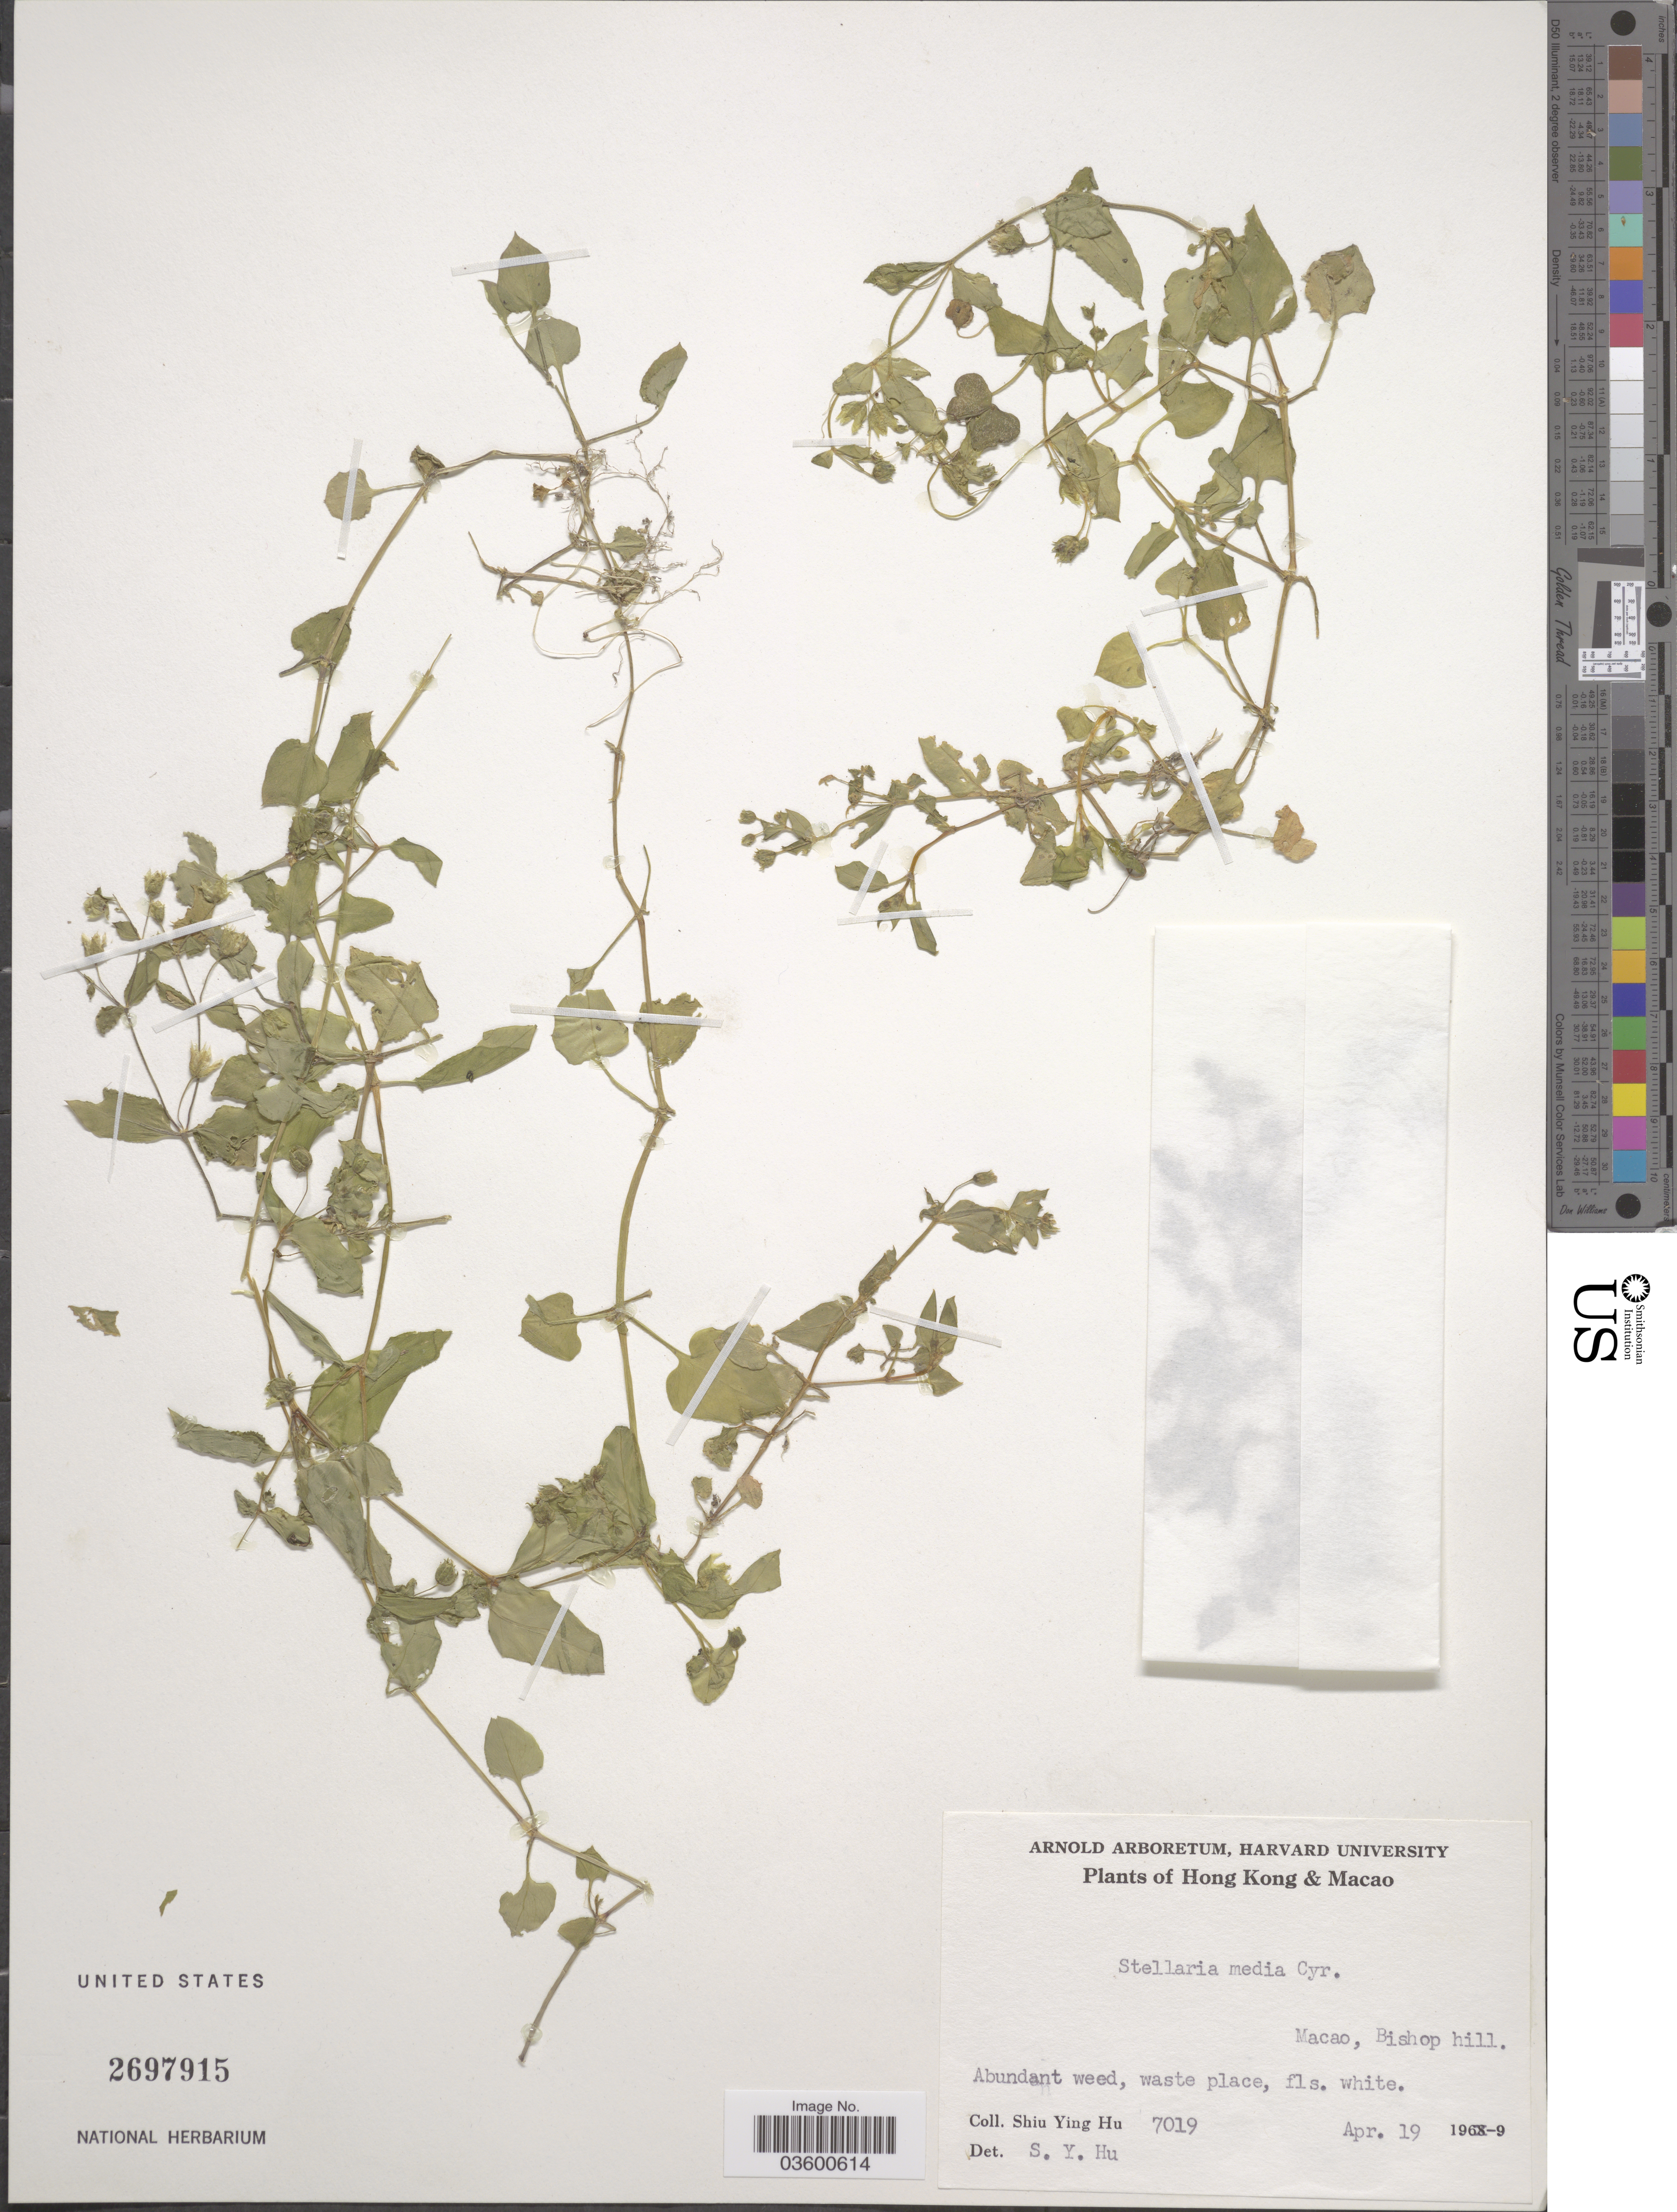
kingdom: Plantae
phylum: Tracheophyta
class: Magnoliopsida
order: Caryophyllales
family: Caryophyllaceae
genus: Stellaria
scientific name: Stellaria media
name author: (L.) Vill.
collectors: S. Y. Hu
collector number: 7019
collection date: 1969-04-19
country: China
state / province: Macau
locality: Bishop hill.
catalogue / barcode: US 2697915